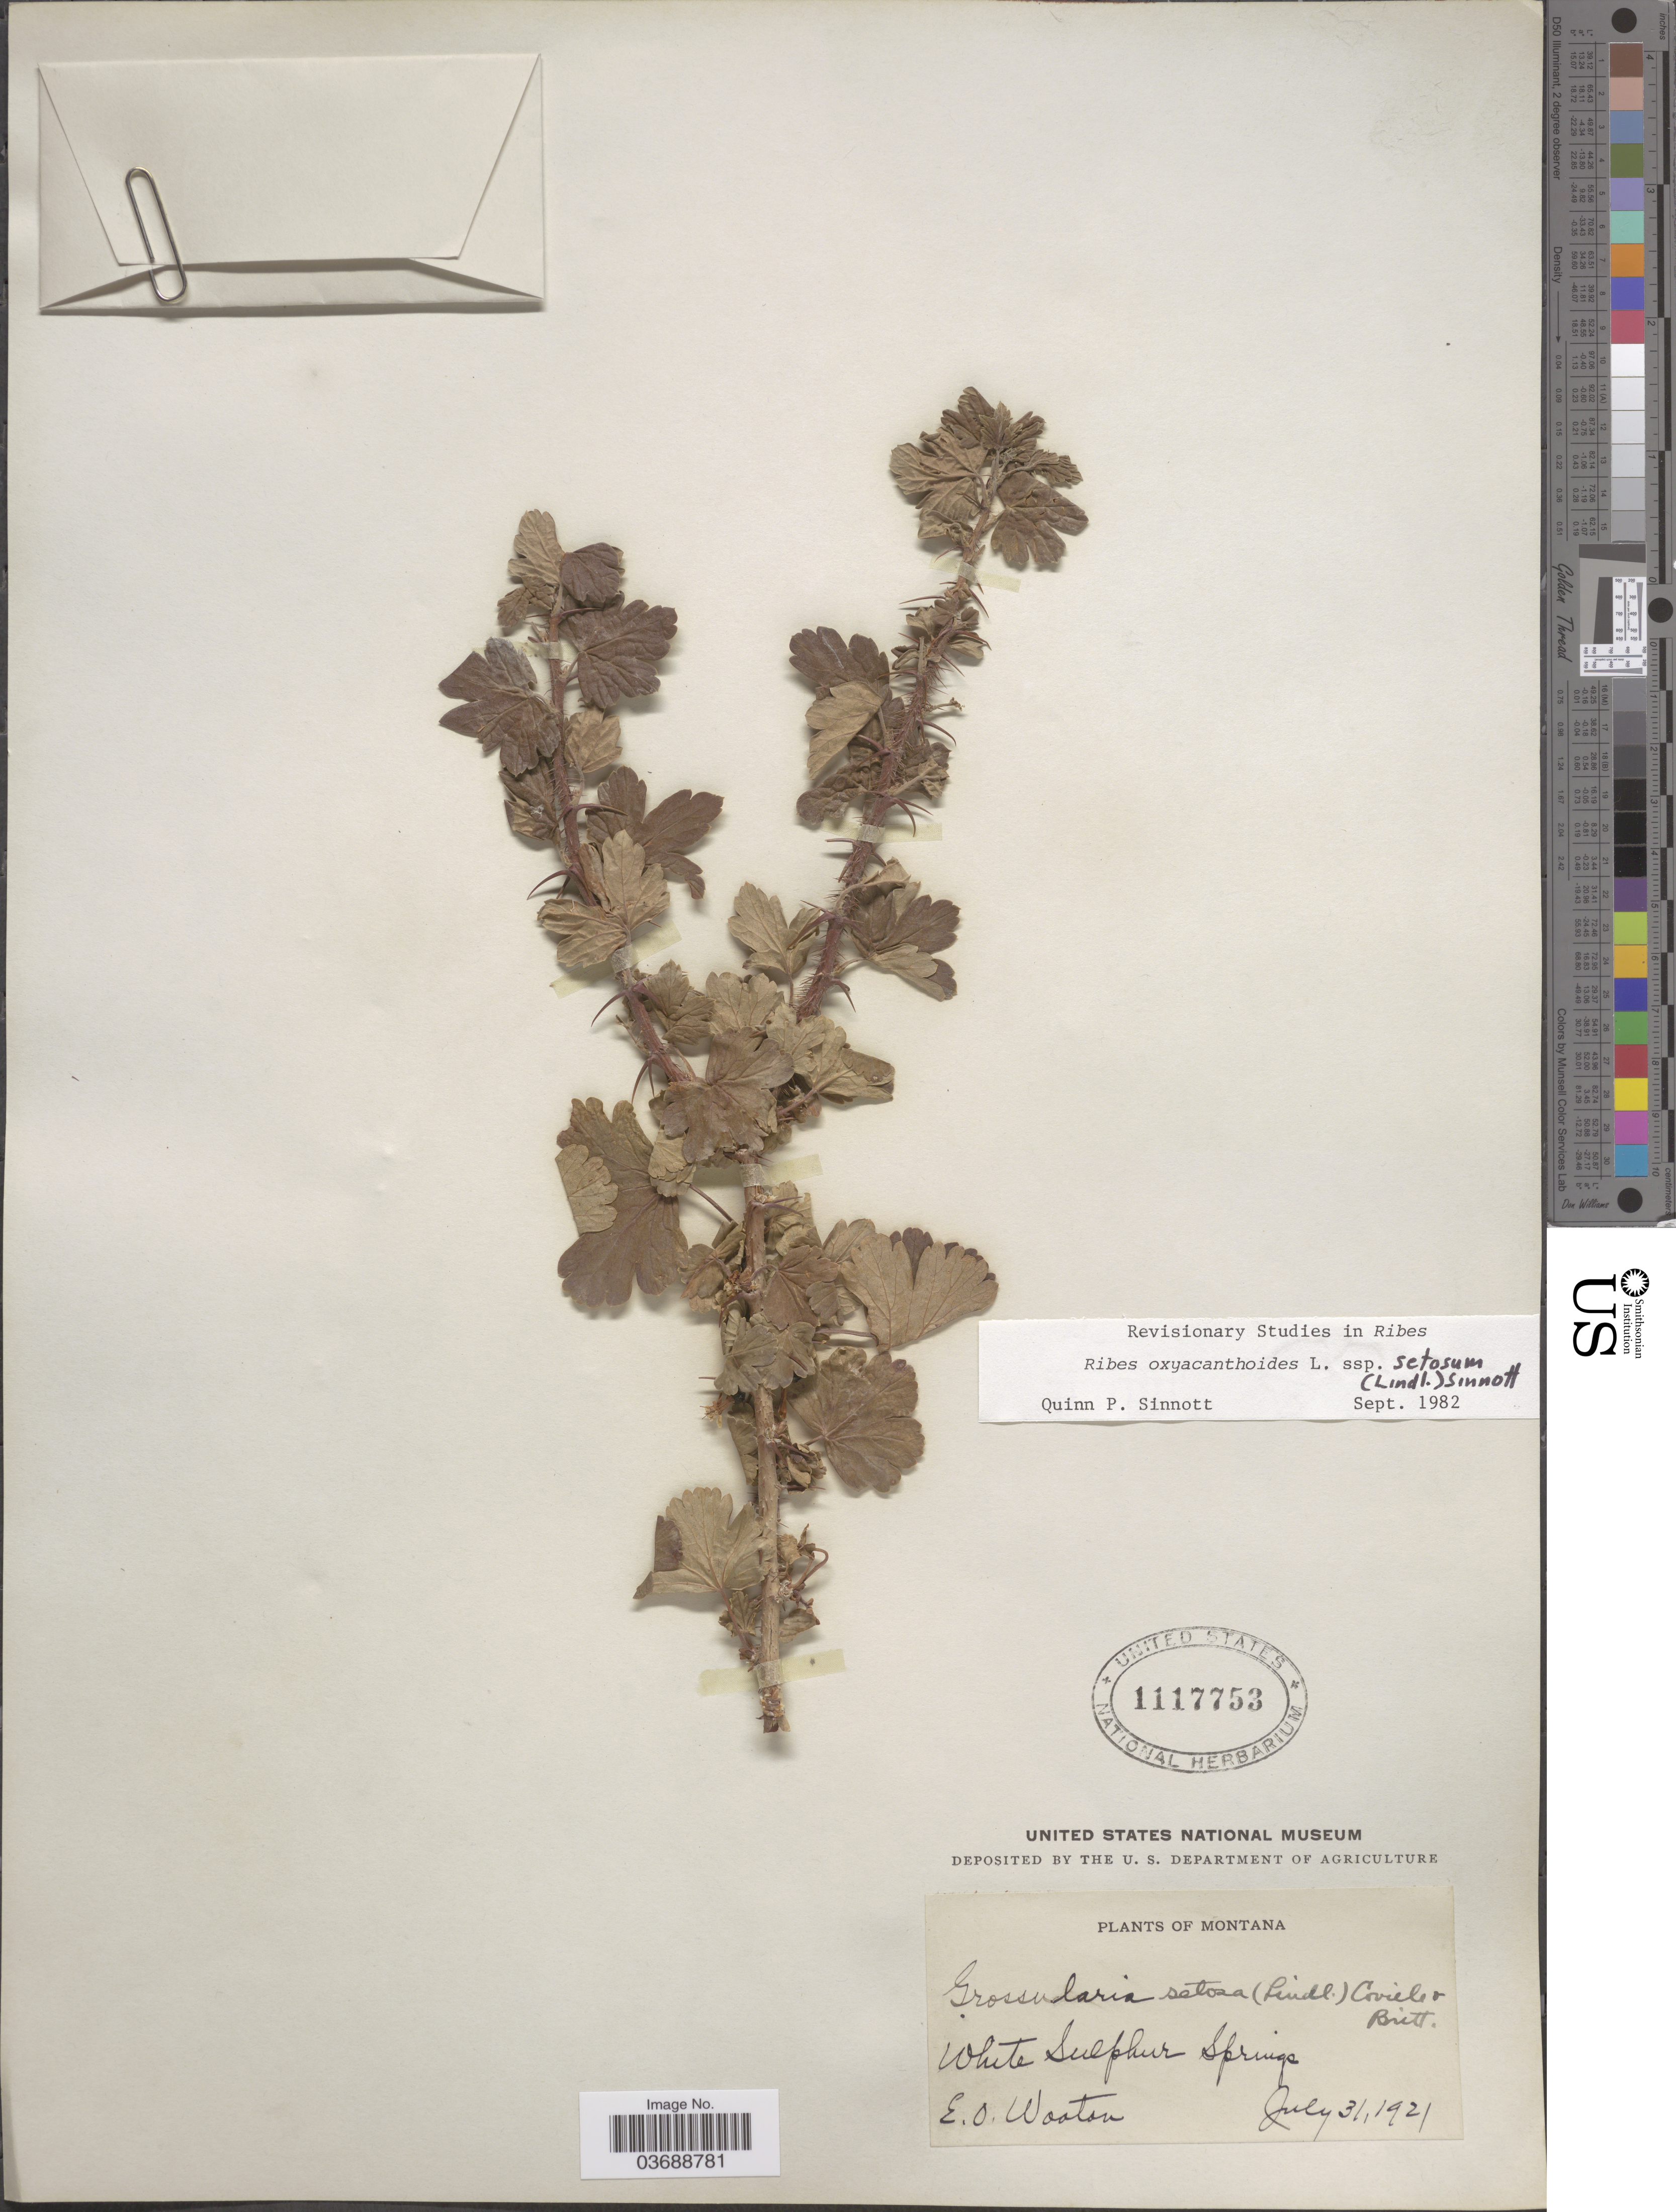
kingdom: Plantae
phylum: Tracheophyta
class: Magnoliopsida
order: Saxifragales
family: Grossulariaceae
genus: Ribes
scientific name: Ribes oxyacanthoides subsp. setosum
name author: (Lindl.) Q.P. Sinnott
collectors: E. O. Wooton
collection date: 1921-07-31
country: United States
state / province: Montana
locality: White Sulphur Springs.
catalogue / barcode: US 1117753